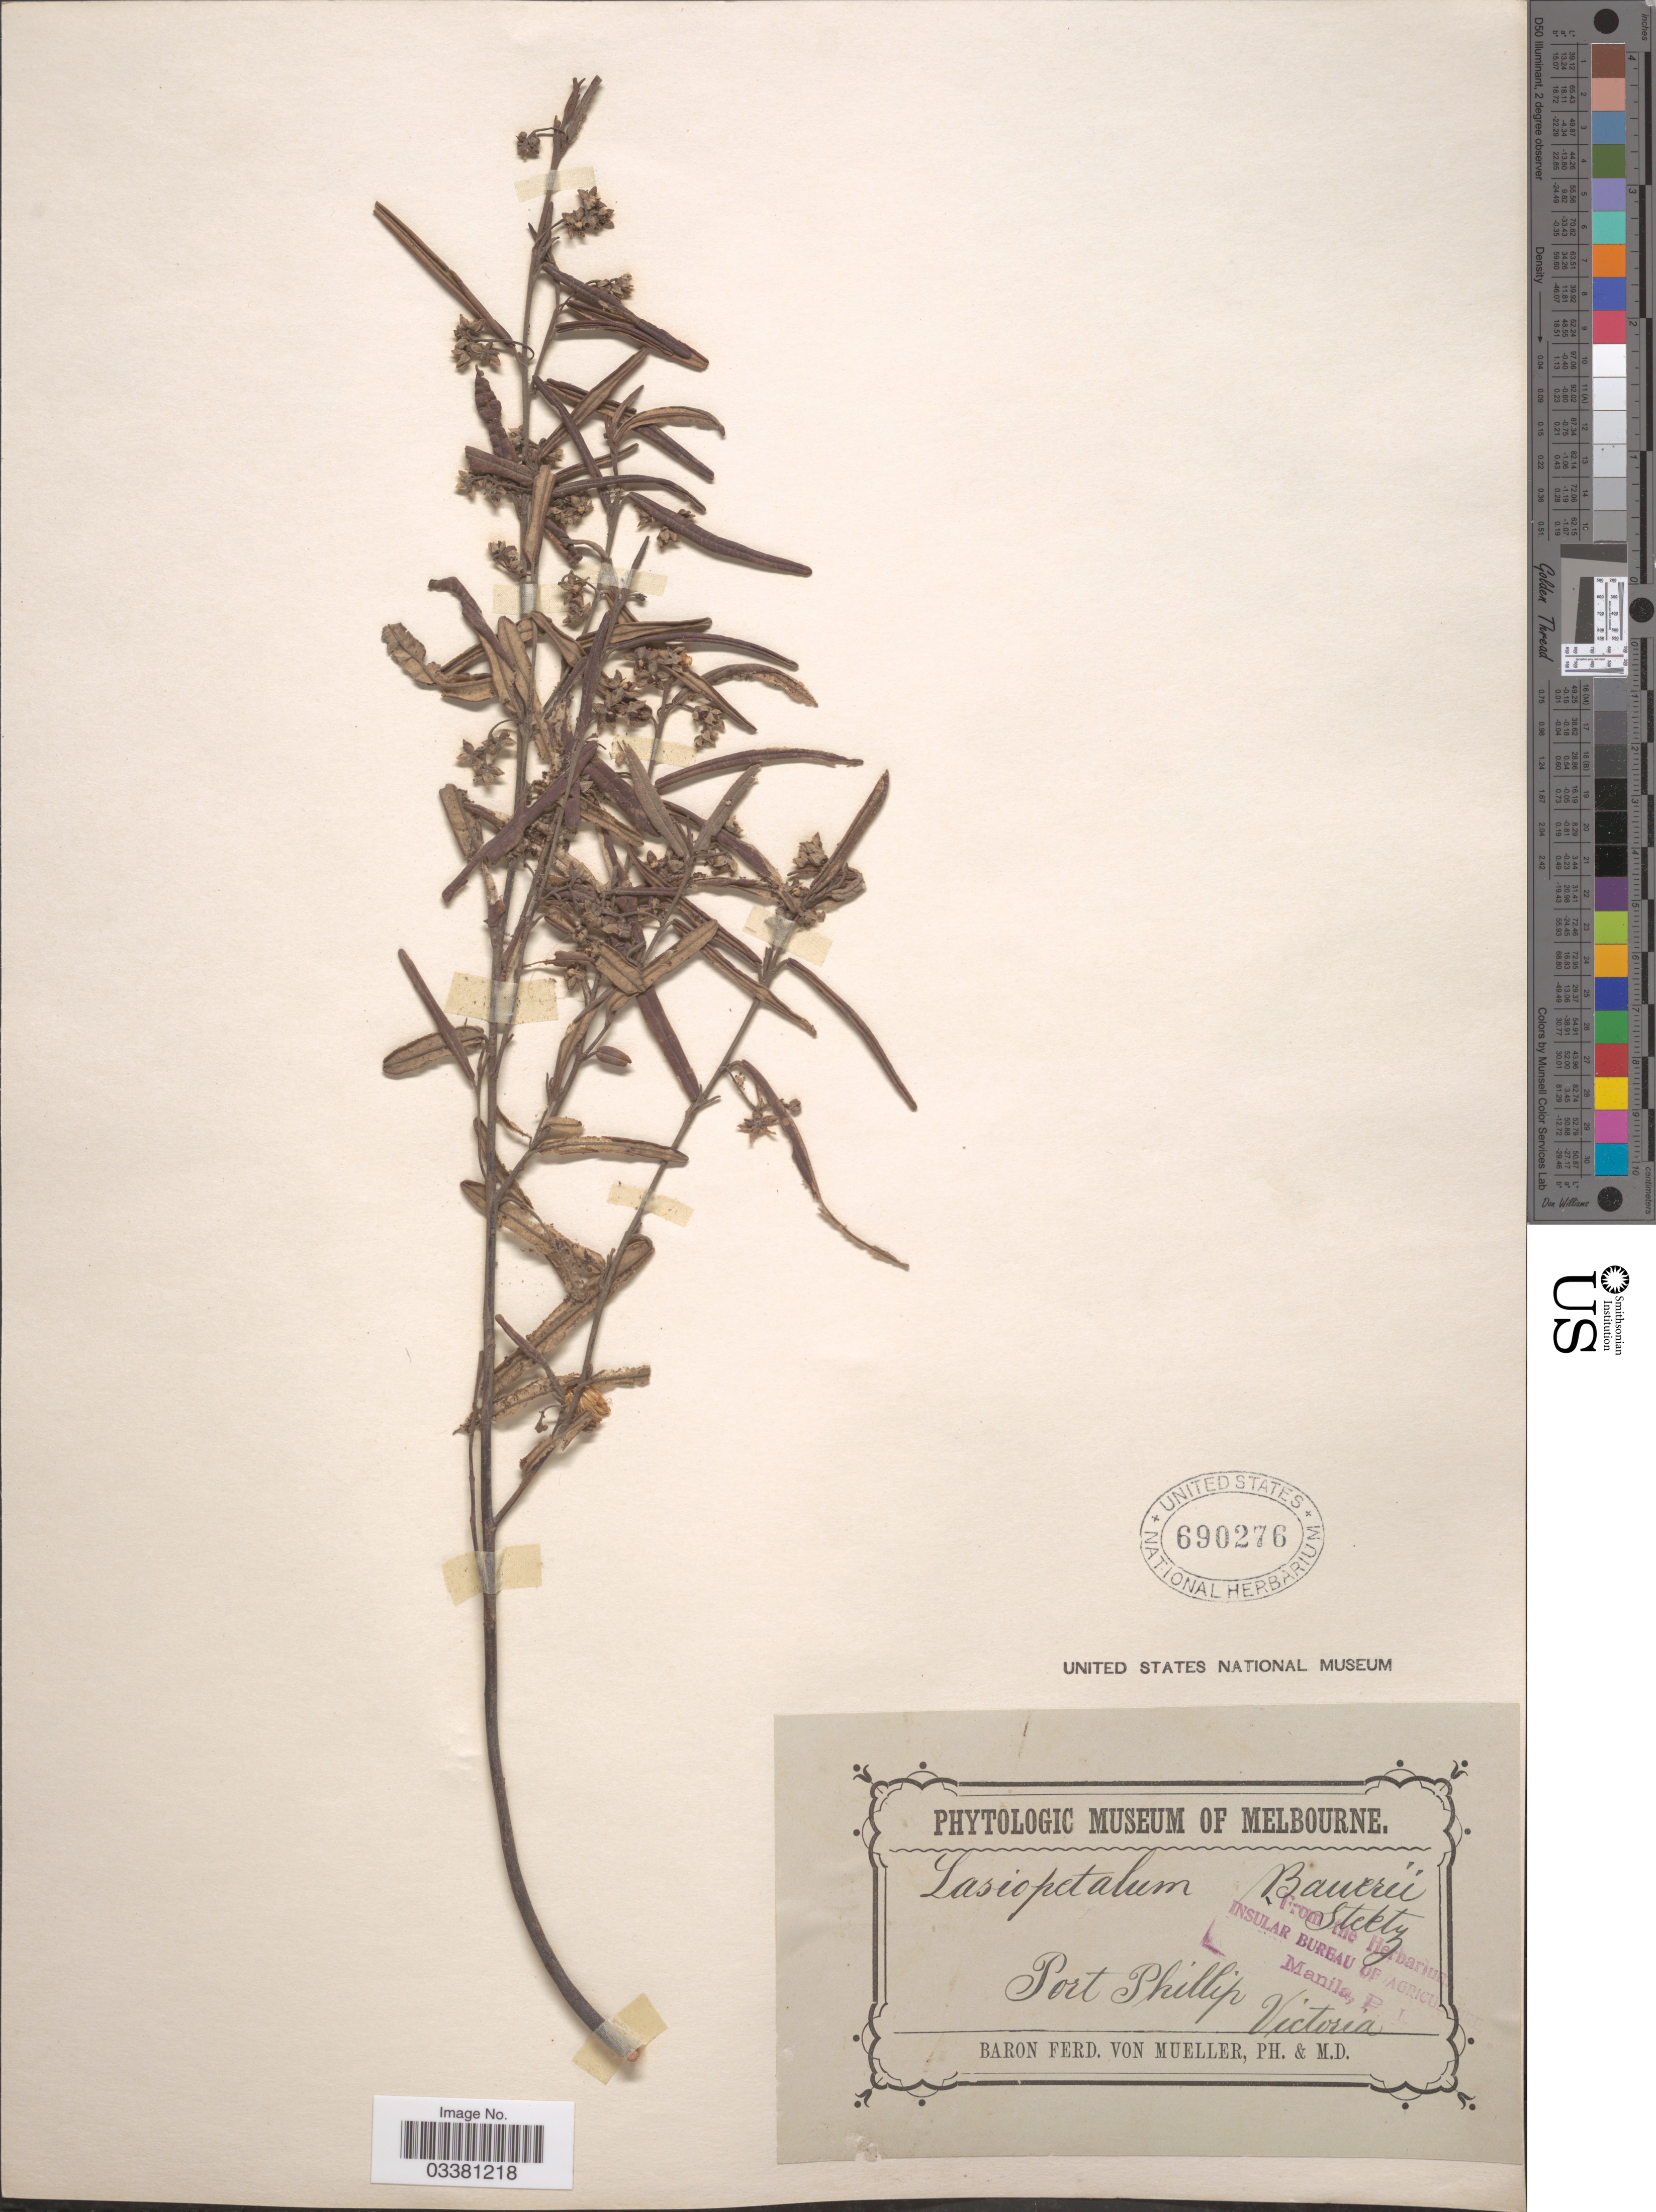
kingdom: Plantae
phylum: Tracheophyta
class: Magnoliopsida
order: Malvales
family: Malvaceae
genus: Lasiopetalum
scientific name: Lasiopetalum baueri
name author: Steetz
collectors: F. Mueller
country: Australia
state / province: Victoria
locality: Port Phillip Victoria.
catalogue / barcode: US 690276